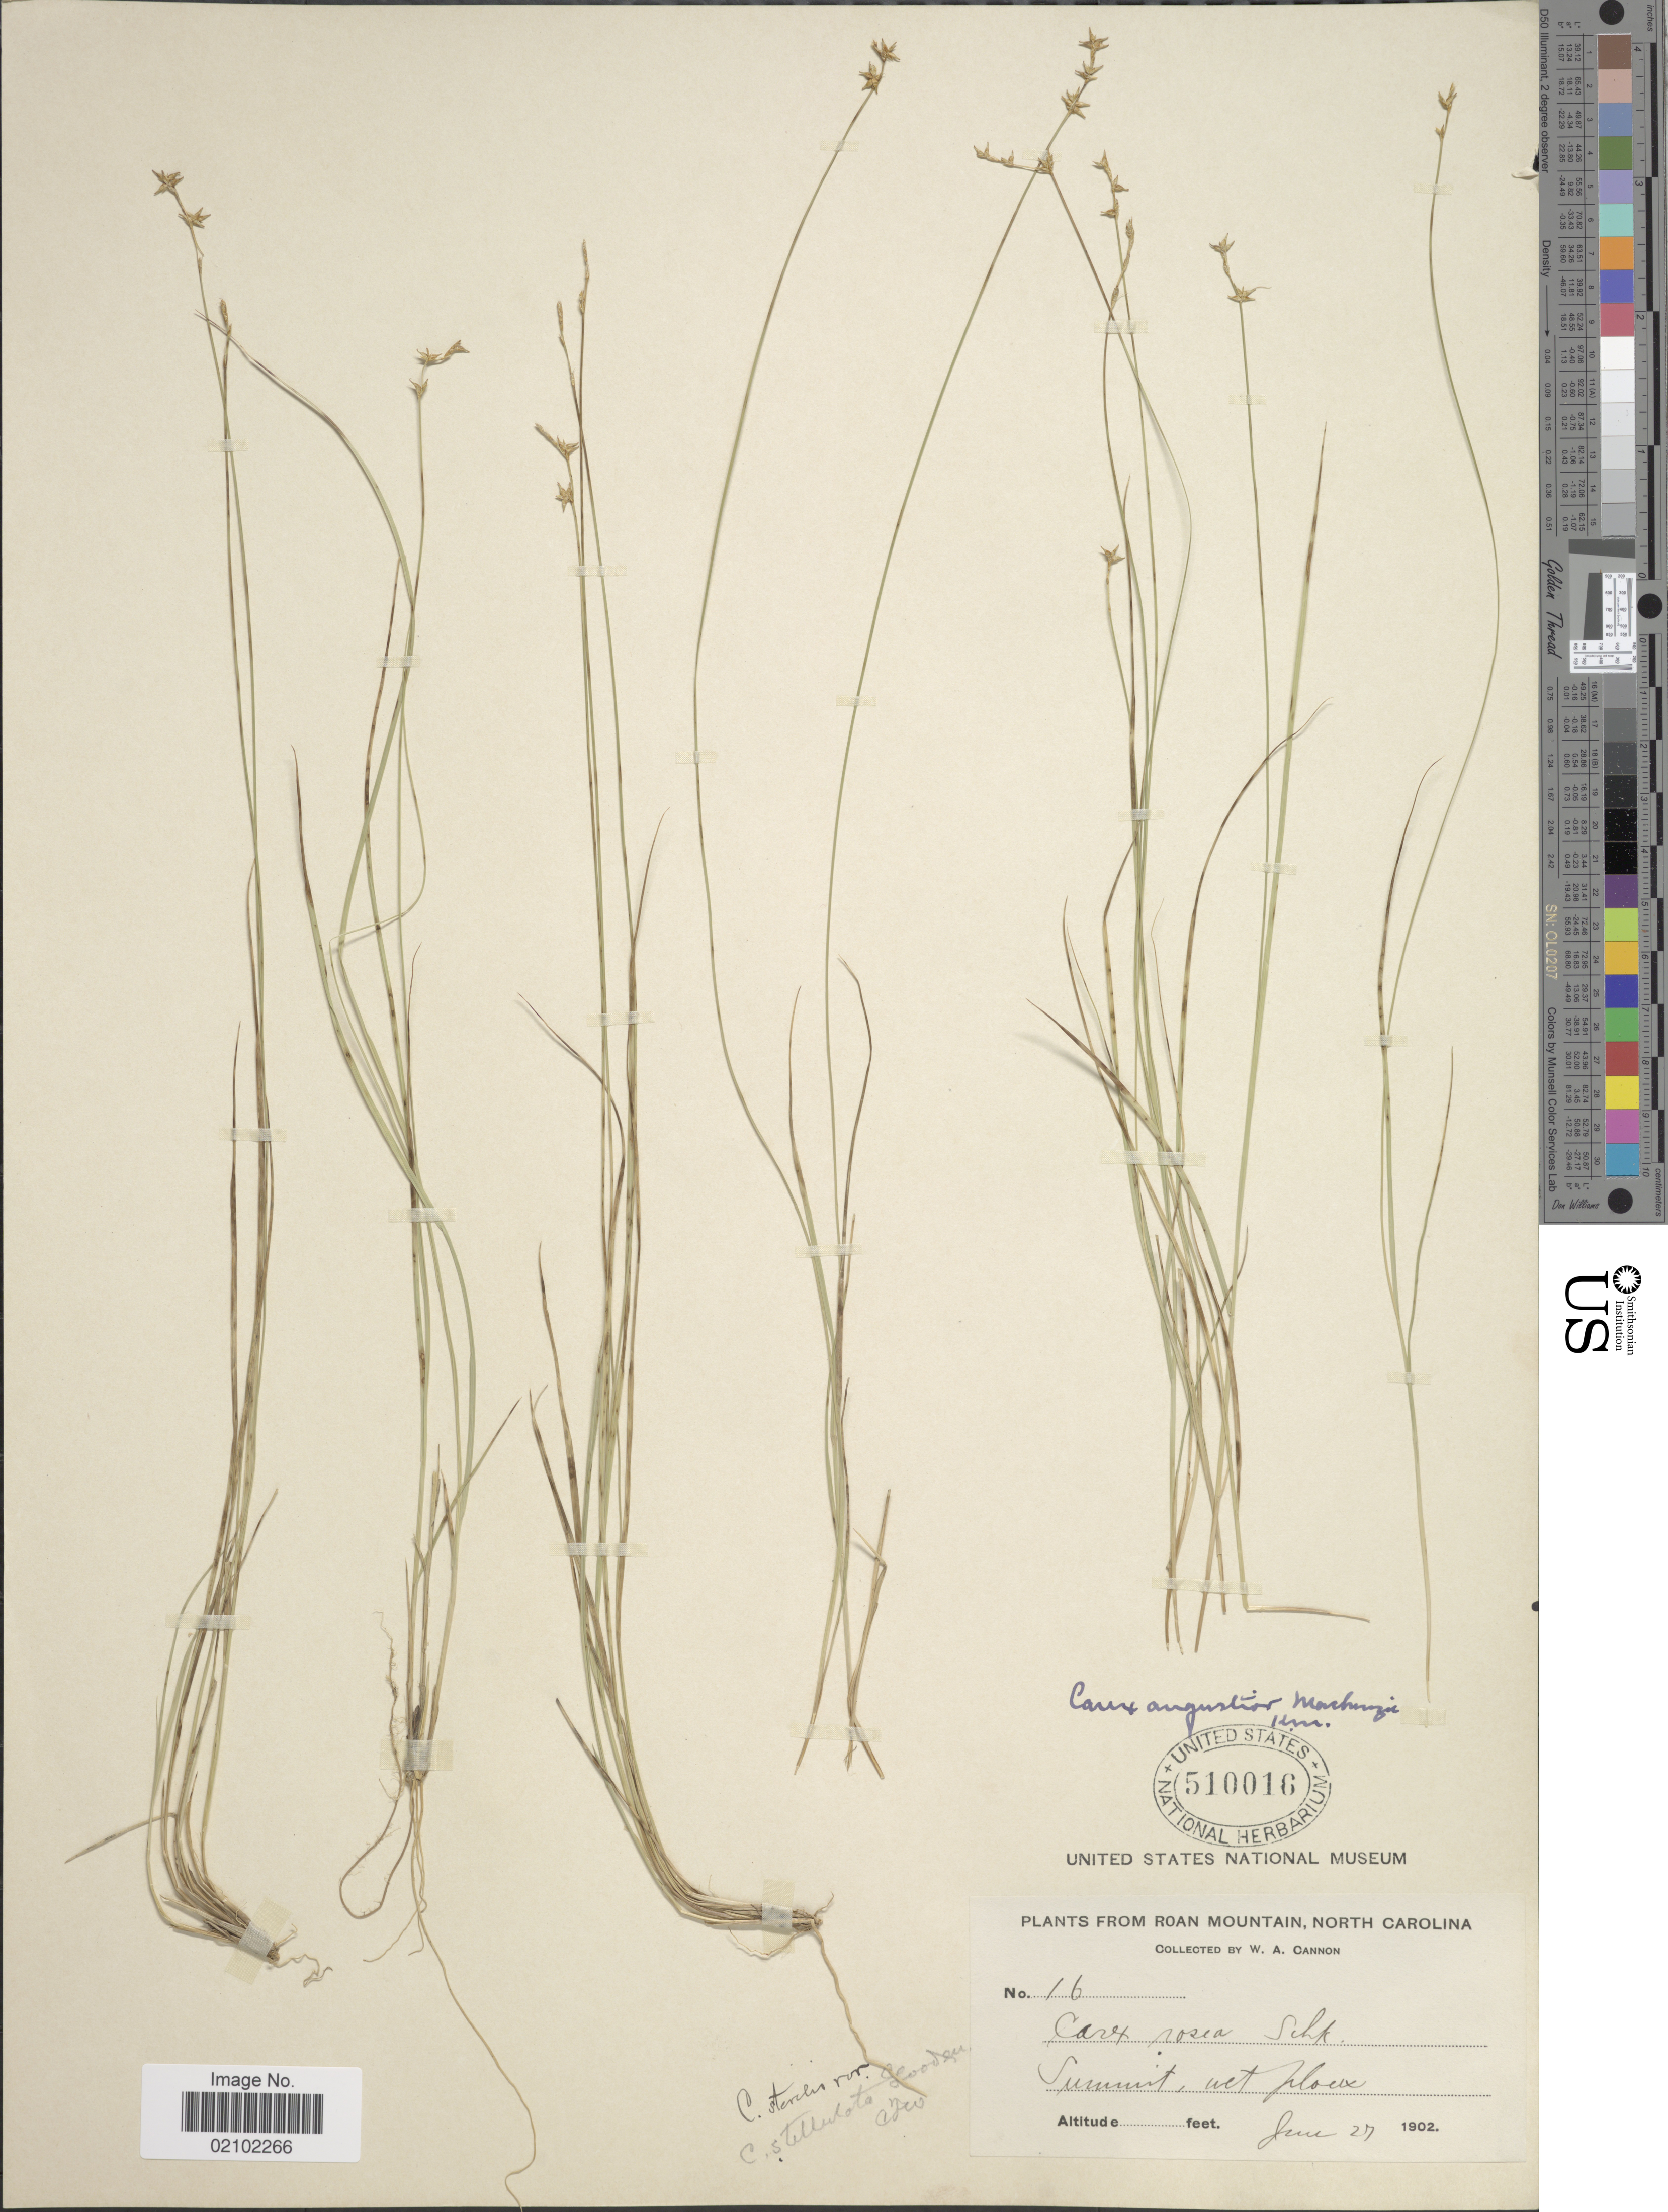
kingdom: Plantae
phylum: Tracheophyta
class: Liliopsida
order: Poales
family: Cyperaceae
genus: Carex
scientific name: Carex echinata subsp. echinata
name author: Murray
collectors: W. Cannon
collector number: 16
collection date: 1902-06-27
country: United States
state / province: North Carolina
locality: Roan Mountain, Summit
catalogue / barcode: US 510016